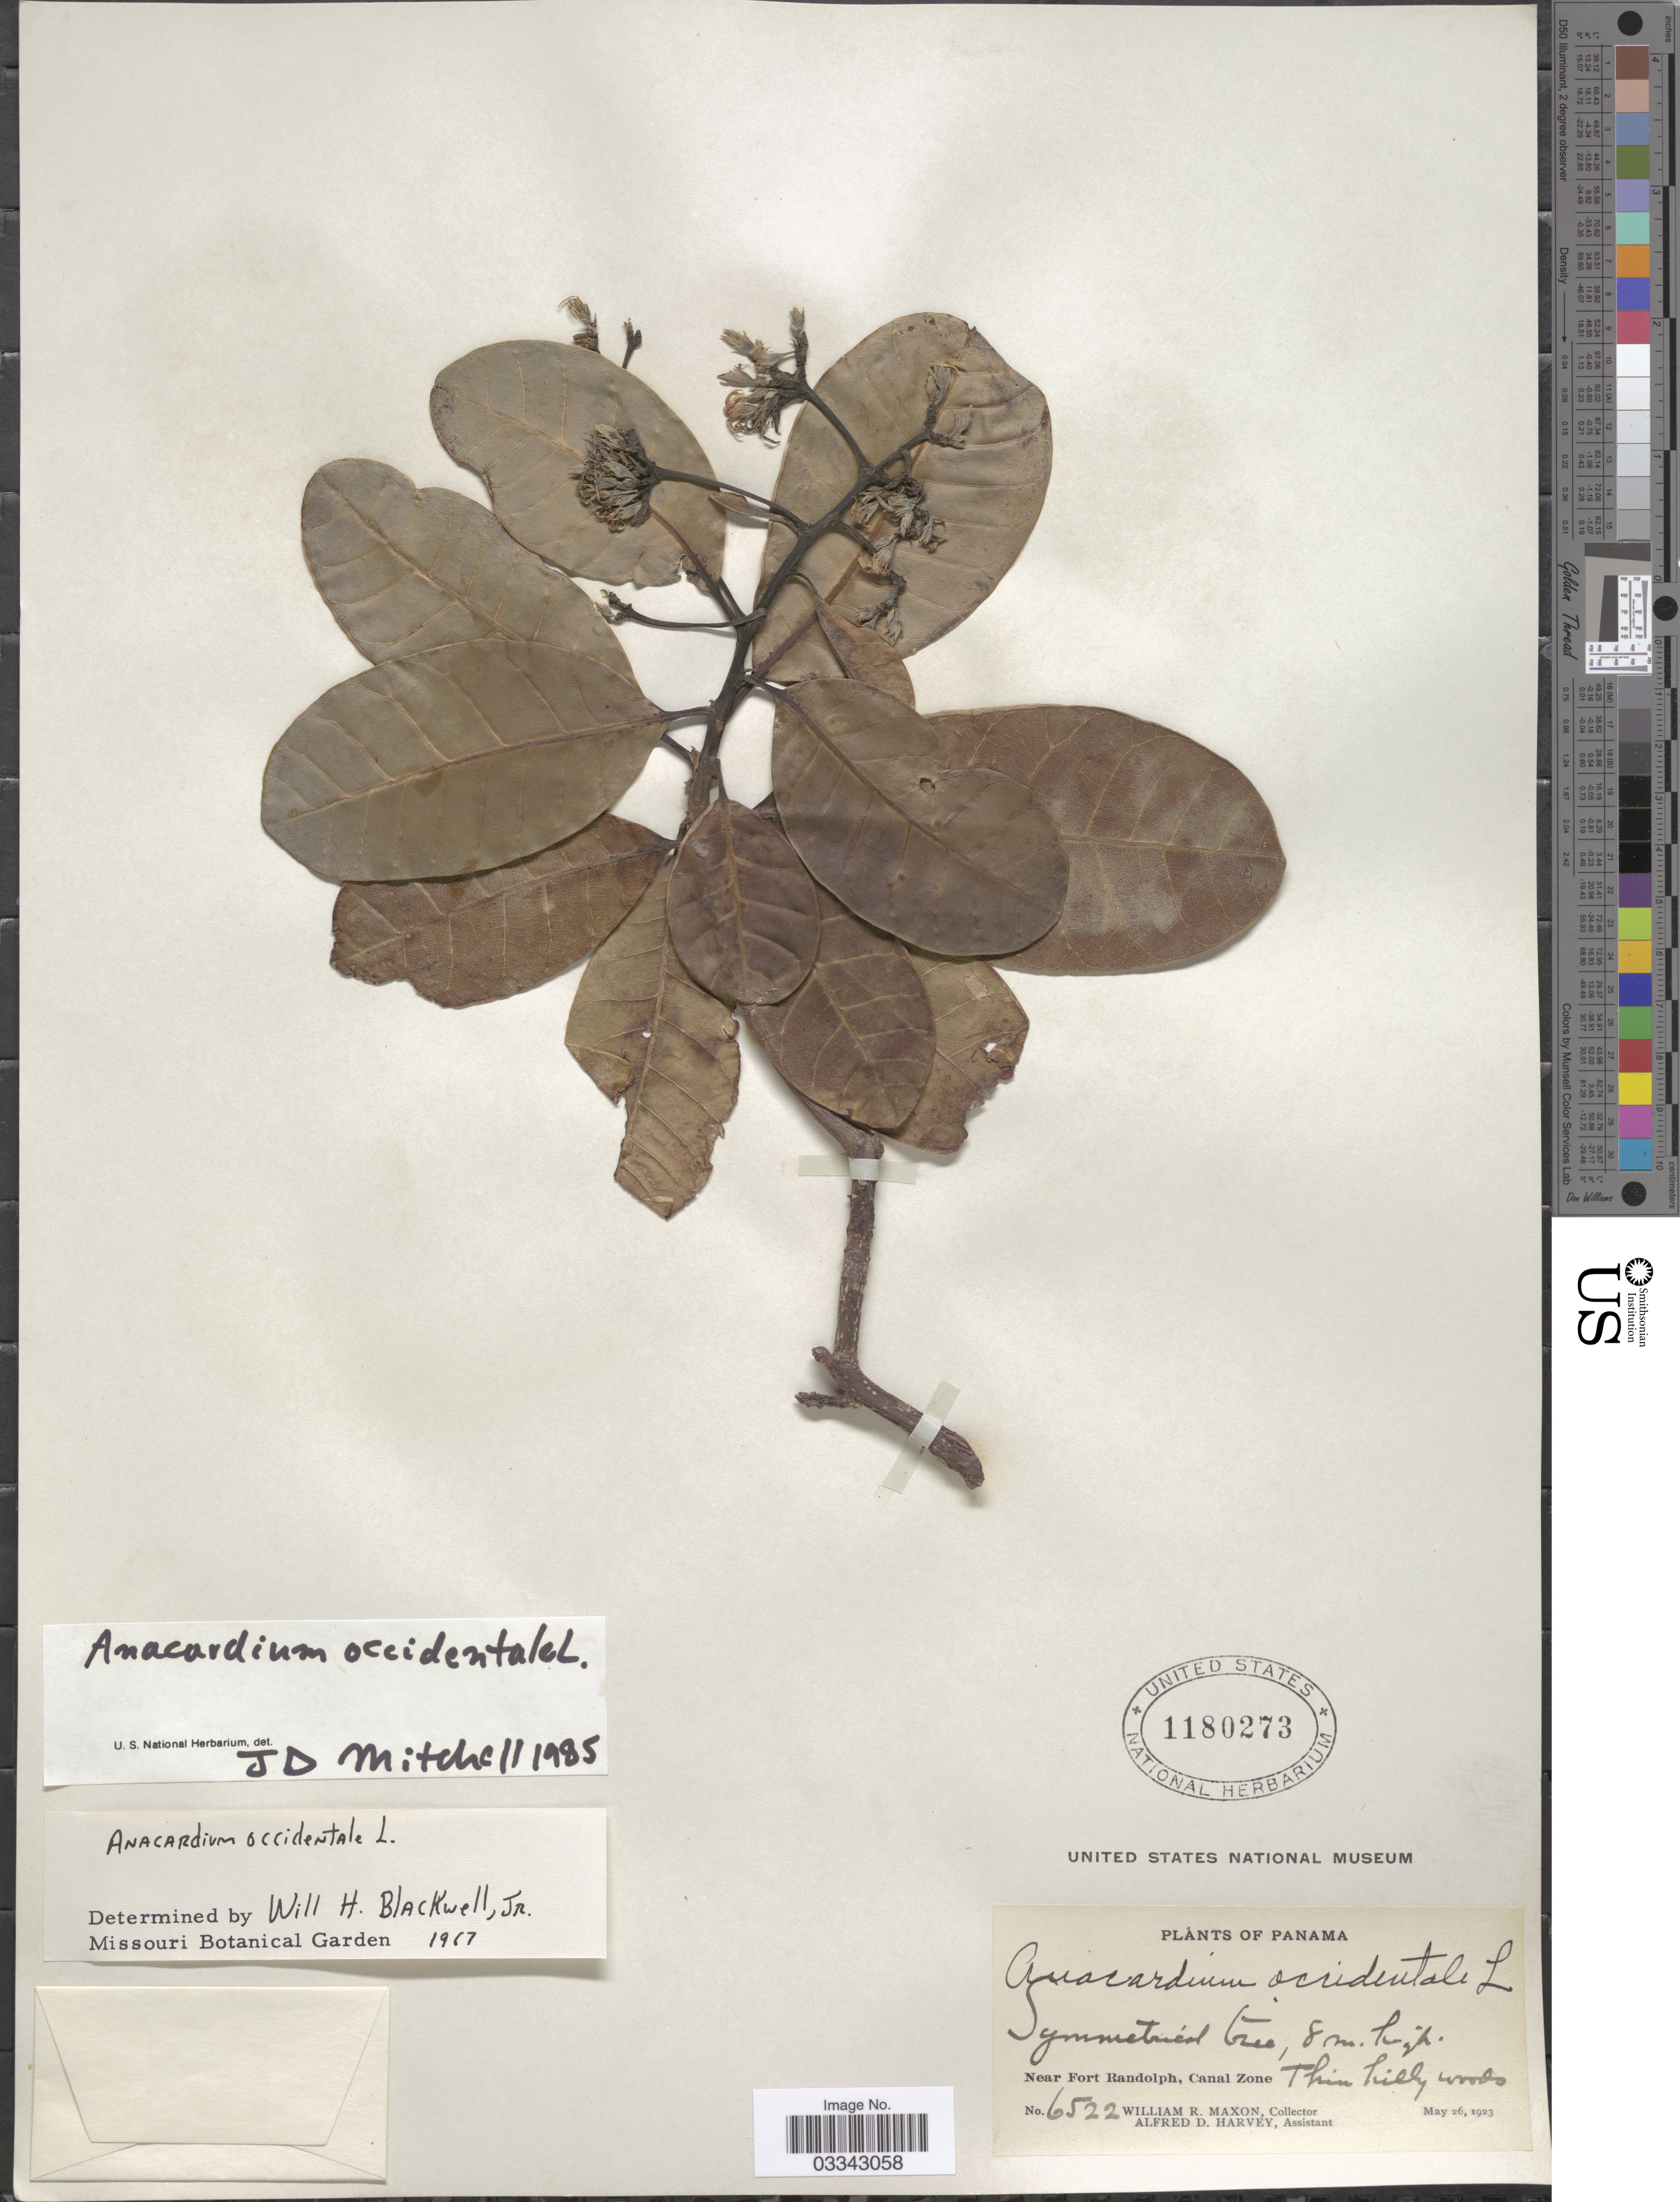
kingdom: Plantae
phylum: Tracheophyta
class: Magnoliopsida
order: Sapindales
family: Anacardiaceae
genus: Anacardium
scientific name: Anacardium occidentale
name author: L.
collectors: W. R. Maxon & A. D. Harvey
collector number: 6522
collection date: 1923-05-26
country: Panama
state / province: Colón / Panamá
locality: Near Fort Randolph, Canal Zone.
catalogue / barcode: US 1180273